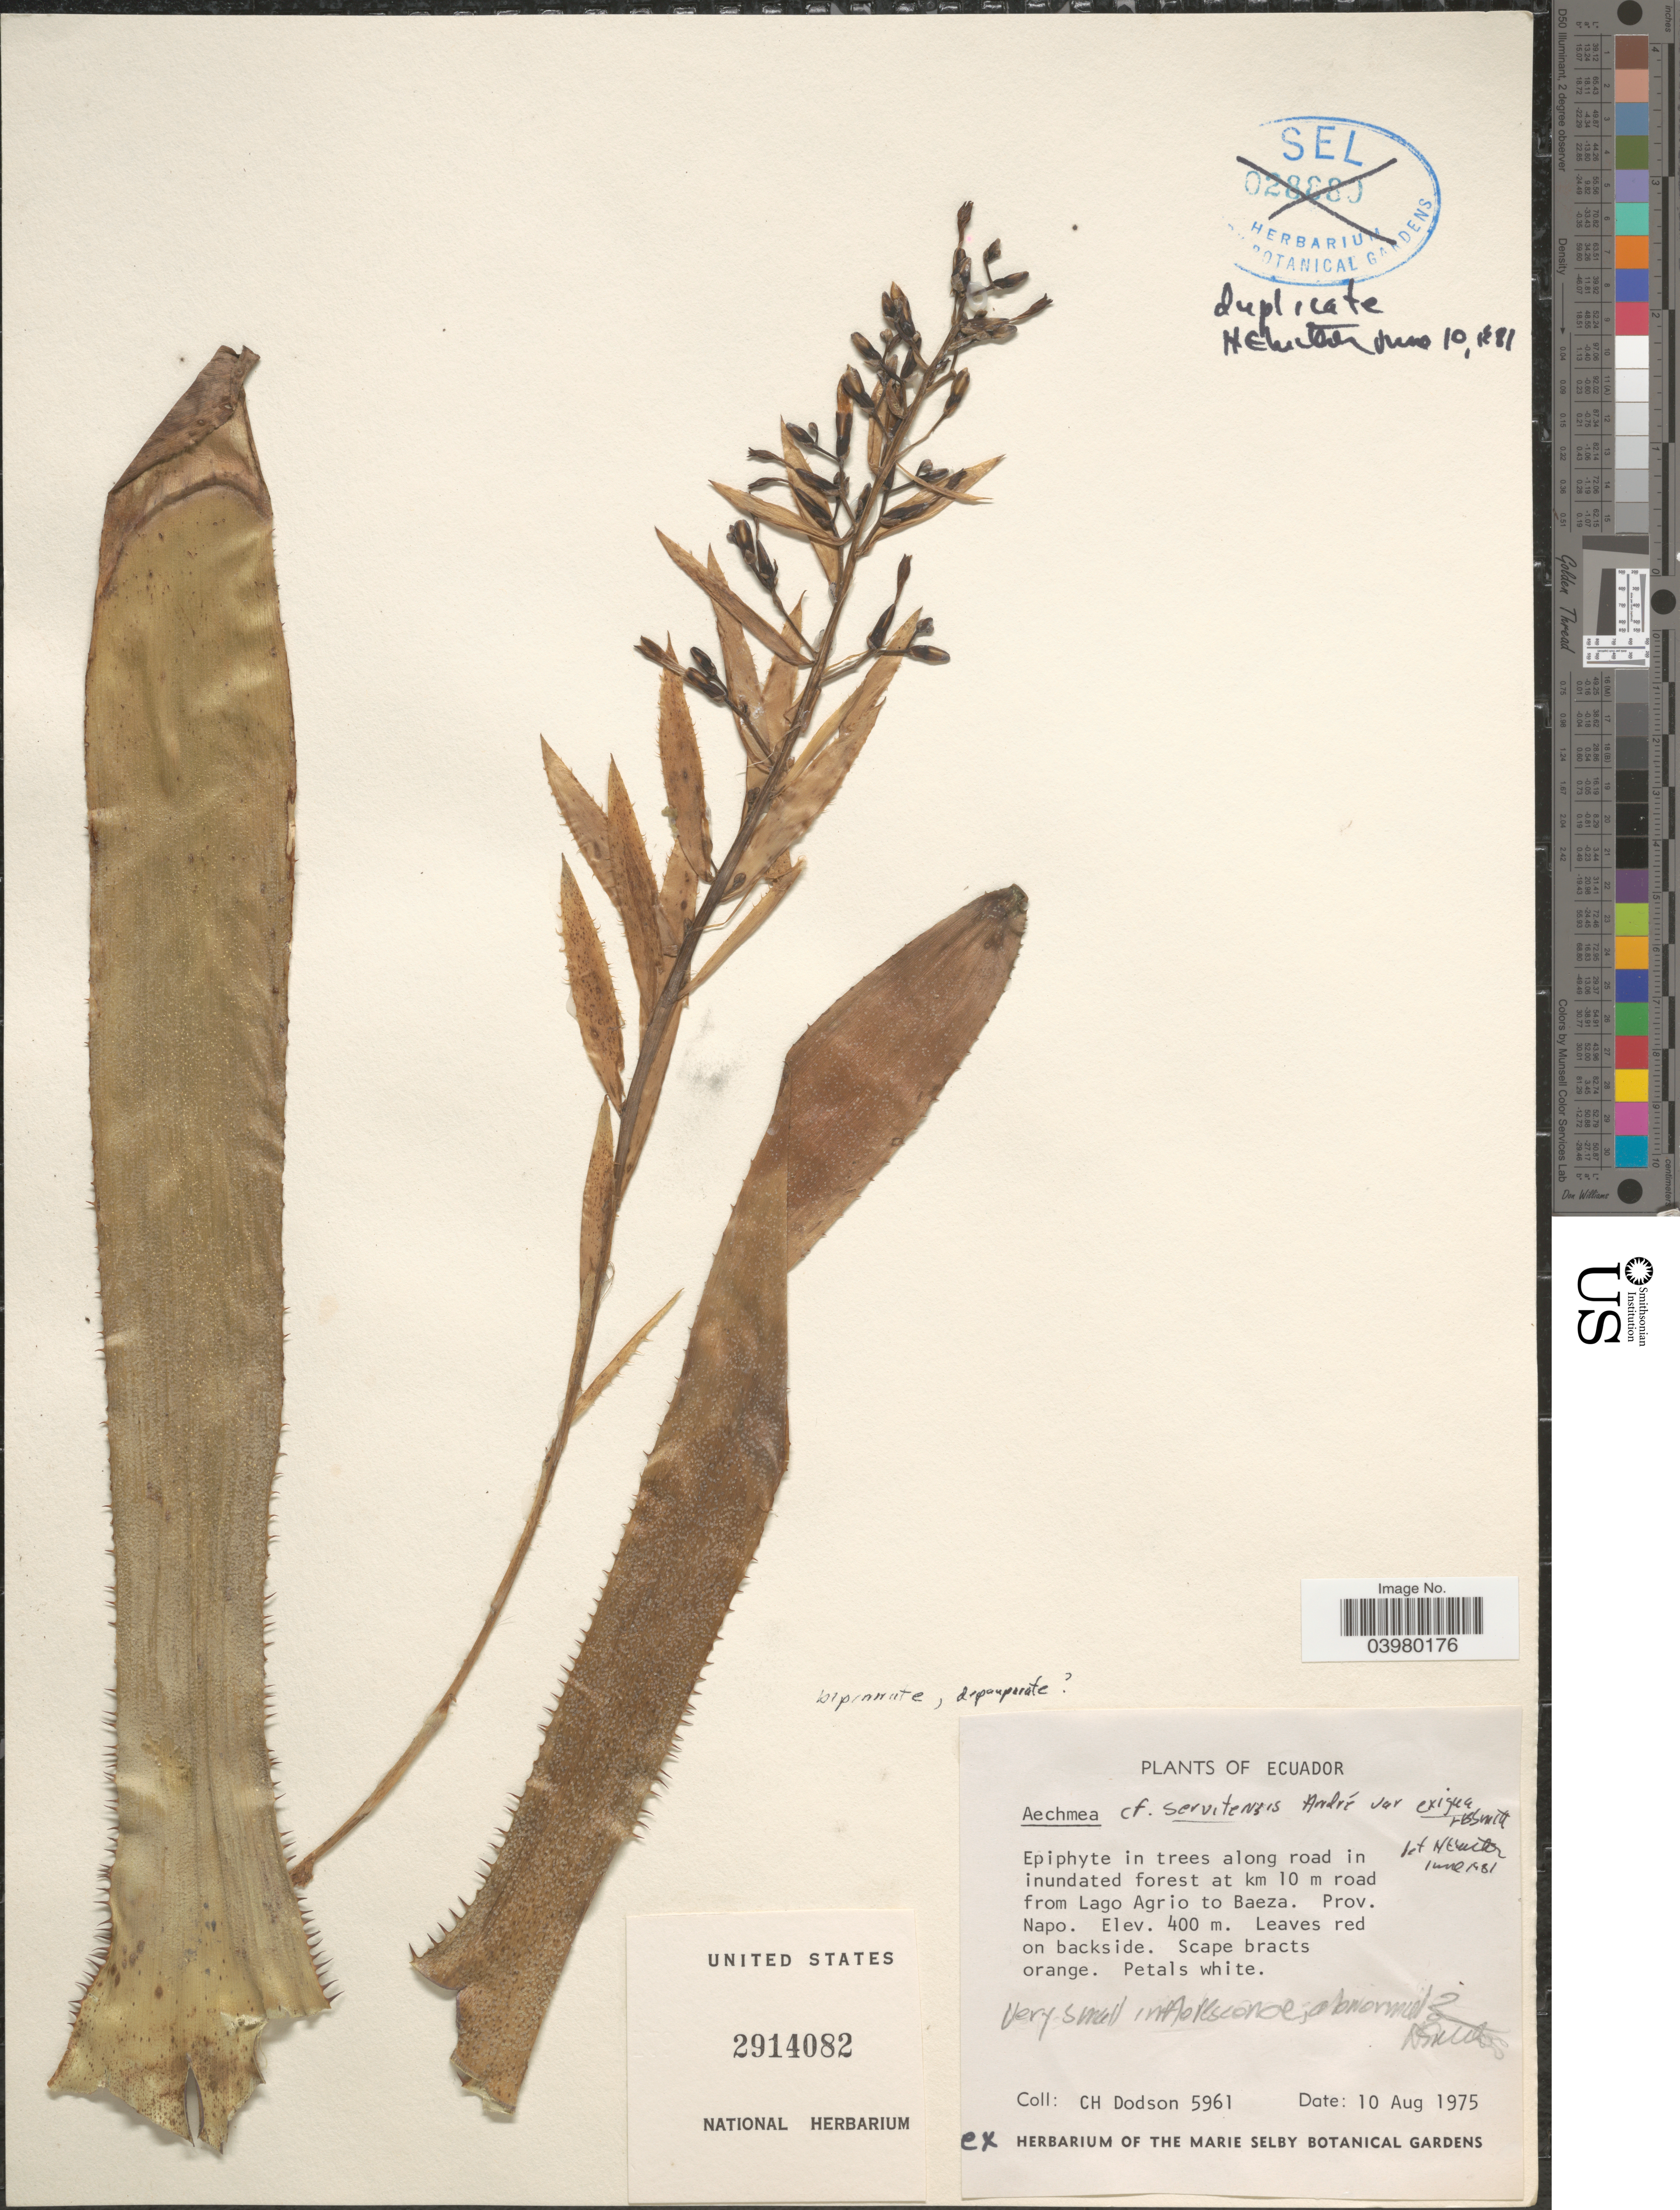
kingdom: Plantae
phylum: Tracheophyta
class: Liliopsida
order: Poales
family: Bromeliaceae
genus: Aechmea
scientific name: Aechmea servitensis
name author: André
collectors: C. H. Dodson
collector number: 5961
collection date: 1975-08-10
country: Ecuador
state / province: Napo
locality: In trees along road in inundated forest at km 10 m road from Lago Agrio to Baeza.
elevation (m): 400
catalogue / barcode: US 2914082